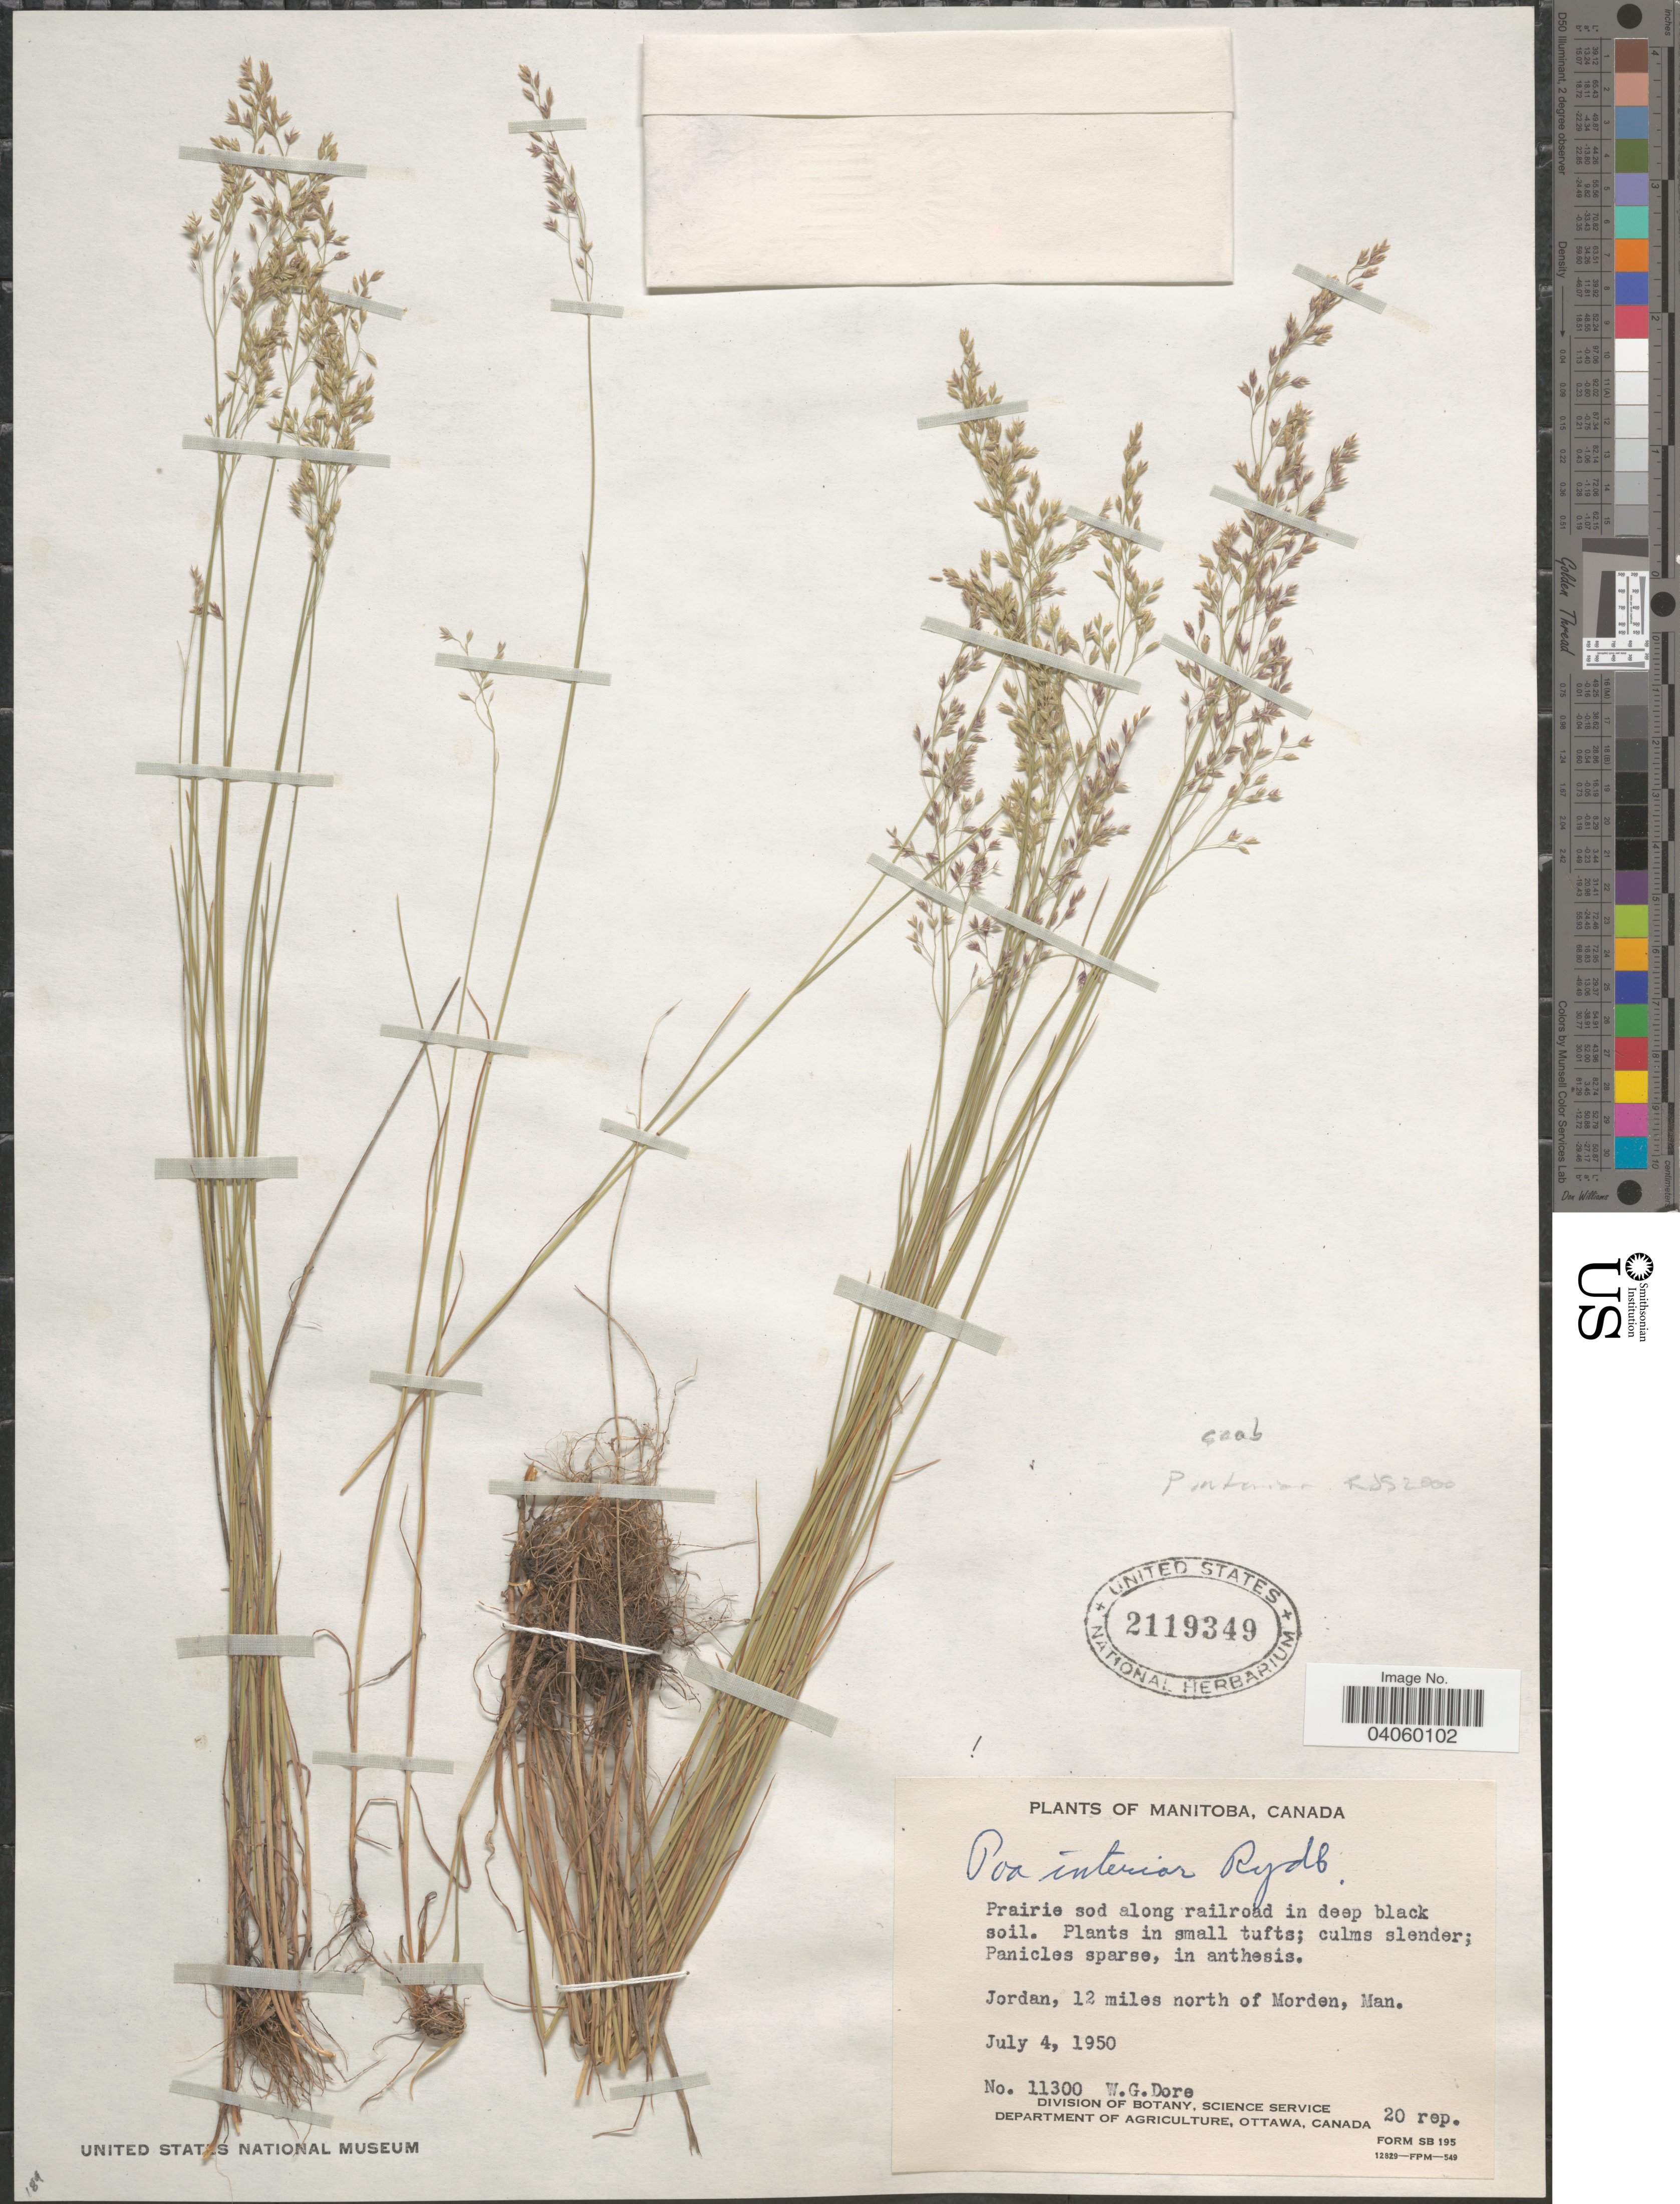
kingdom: Plantae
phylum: Tracheophyta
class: Liliopsida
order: Poales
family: Poaceae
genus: Poa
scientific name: Poa interior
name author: Rydb.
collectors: W. Dore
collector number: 11300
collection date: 1950-07-04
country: Canada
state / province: Manitoba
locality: Jordan, 12 miles north of Morden.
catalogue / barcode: US 2119349